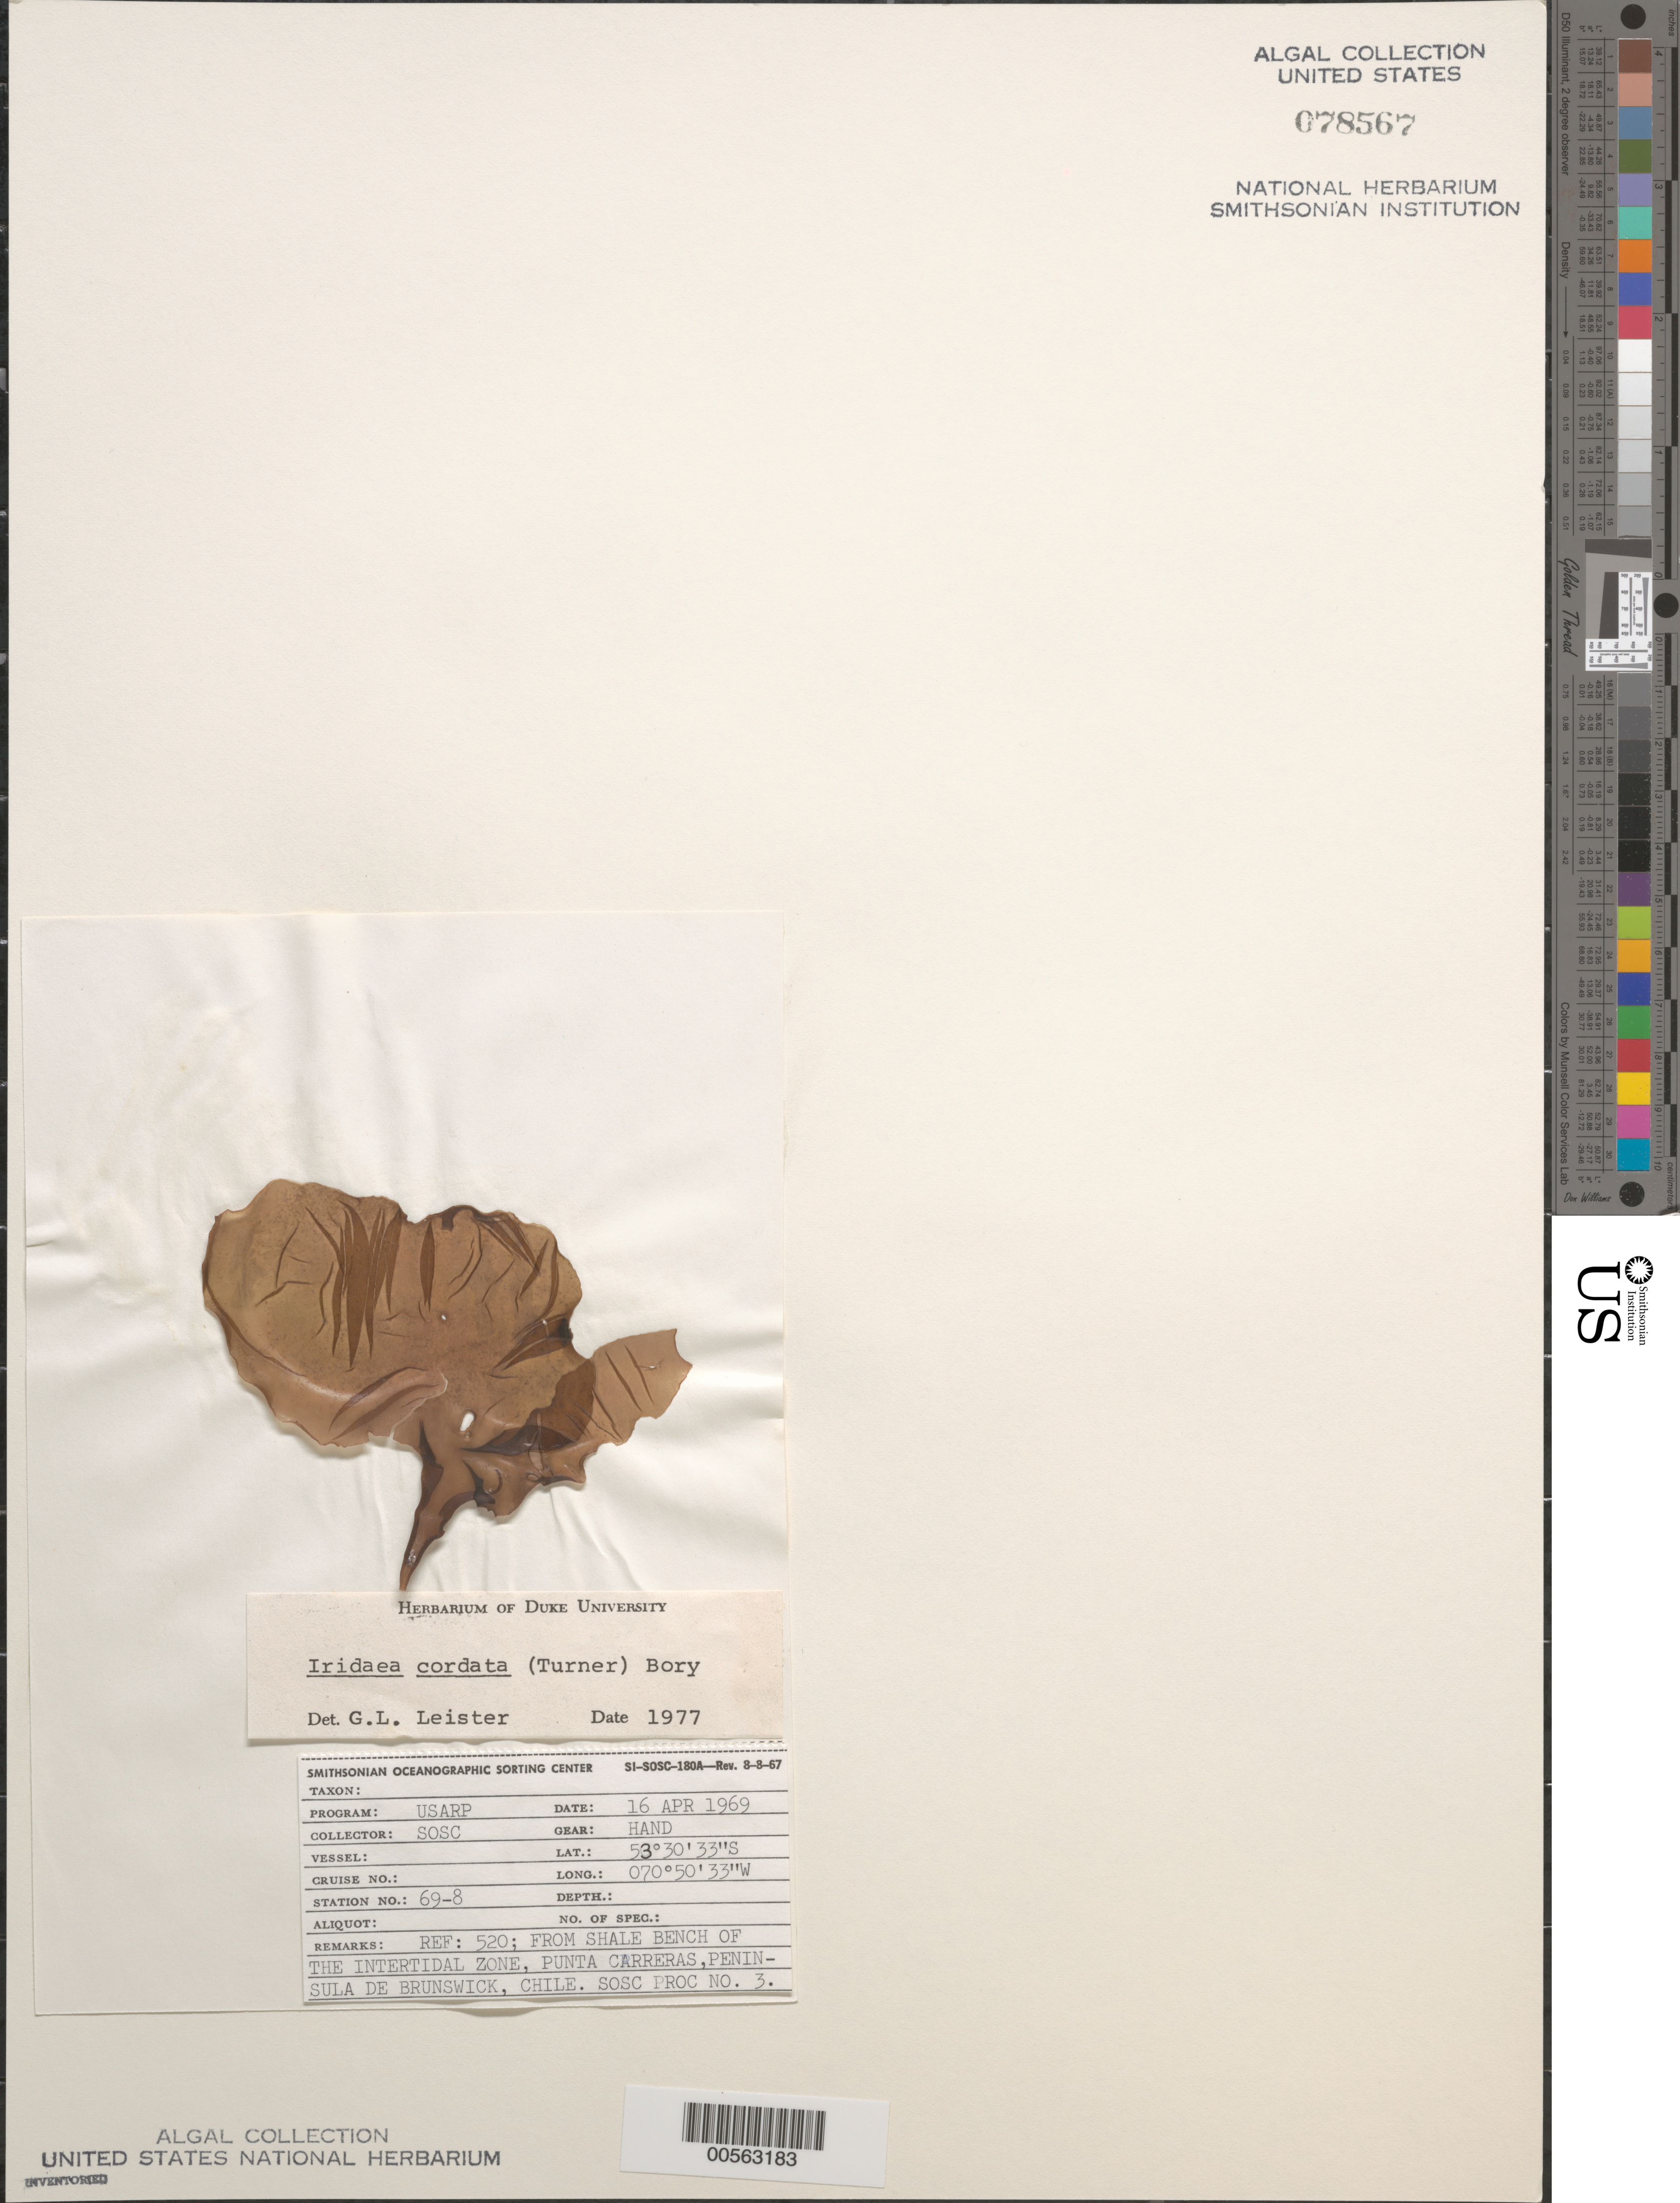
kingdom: Plantae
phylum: Rhodophyta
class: Florideophyceae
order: Gigartinales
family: Gigartinaceae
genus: Iridaea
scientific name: Iridaea cordata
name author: (Turner) Bory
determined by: Leister, G. L.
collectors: SOSC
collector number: Station 69-8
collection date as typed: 16 Apr 1969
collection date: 1969-04-16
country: Chile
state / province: Magallanes y de la Antártica Chilena (XII)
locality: Peninsula de brunswick, punta carreras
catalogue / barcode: US 78567